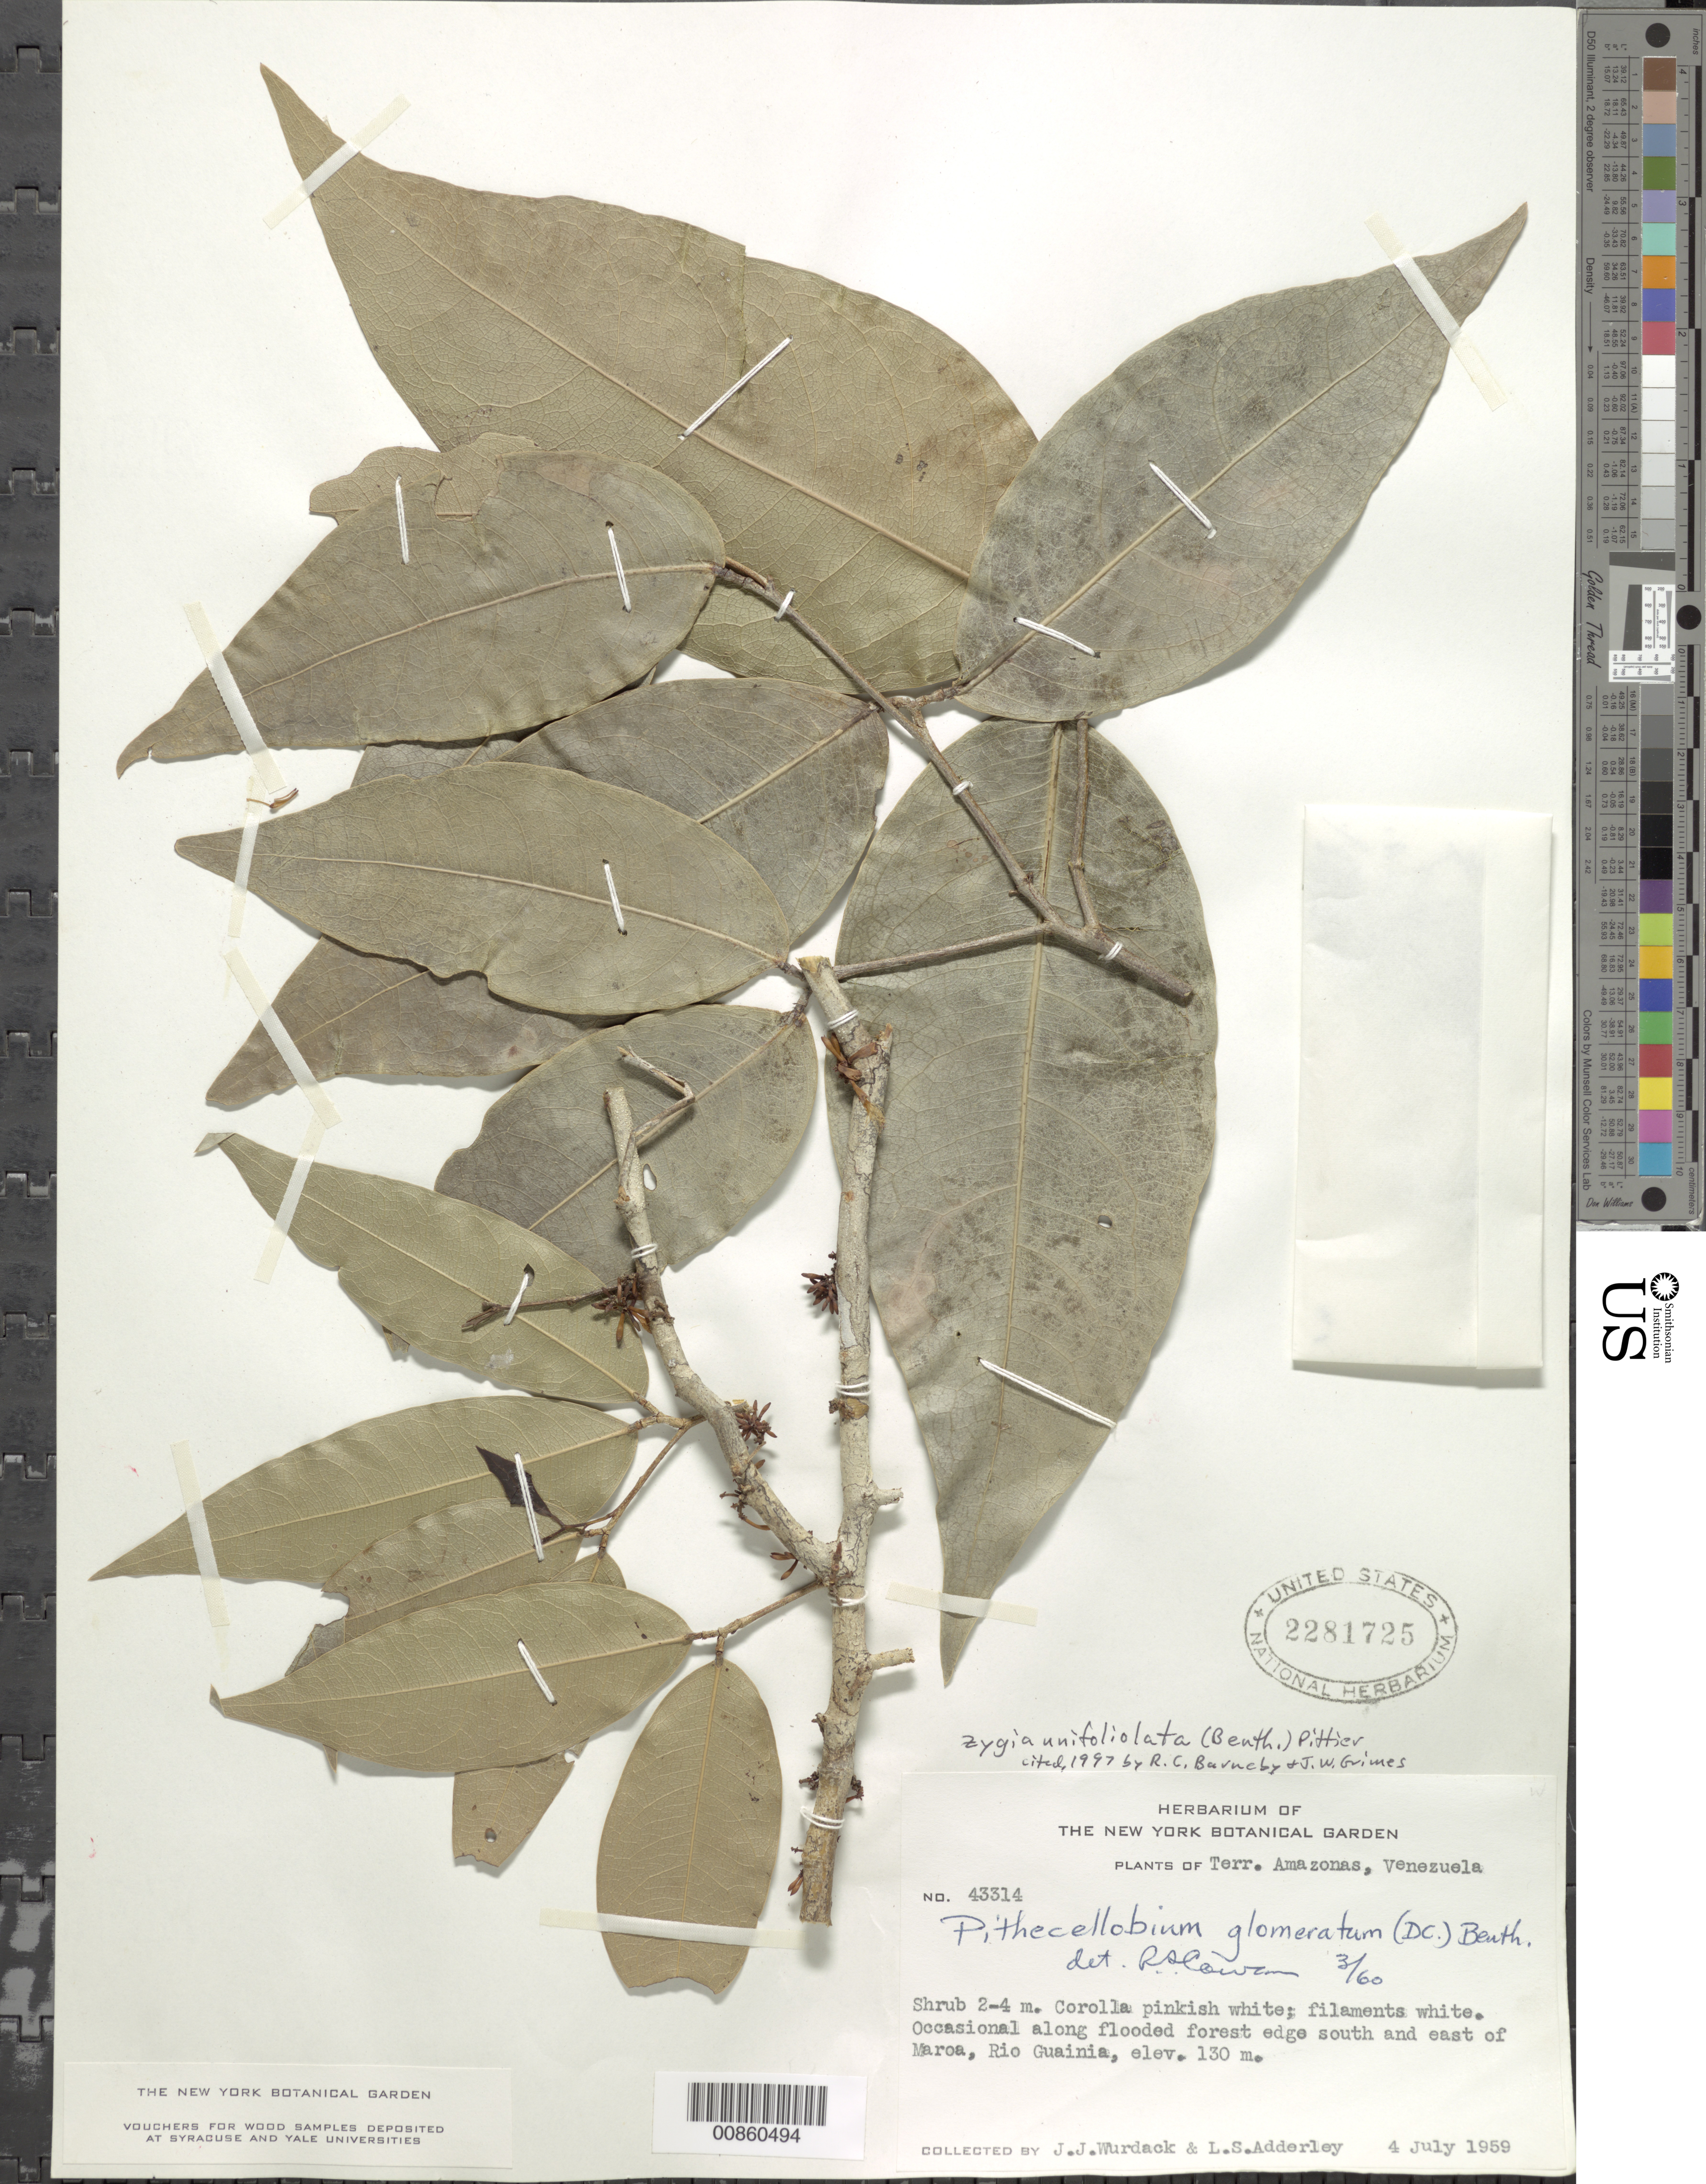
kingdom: Plantae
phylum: Tracheophyta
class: Magnoliopsida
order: Fabales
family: Fabaceae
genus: Zygia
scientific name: Zygia unifoliolata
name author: (Benth.) Pittier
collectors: J. J. Wurdack & L. S. Adderley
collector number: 43314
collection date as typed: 4-Jul-59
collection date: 1959-07-04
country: Venezuela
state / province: Amazonas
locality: Rio Guainia, south and east of Maroa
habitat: Flooded forest edge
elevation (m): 130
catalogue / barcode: US 2281725